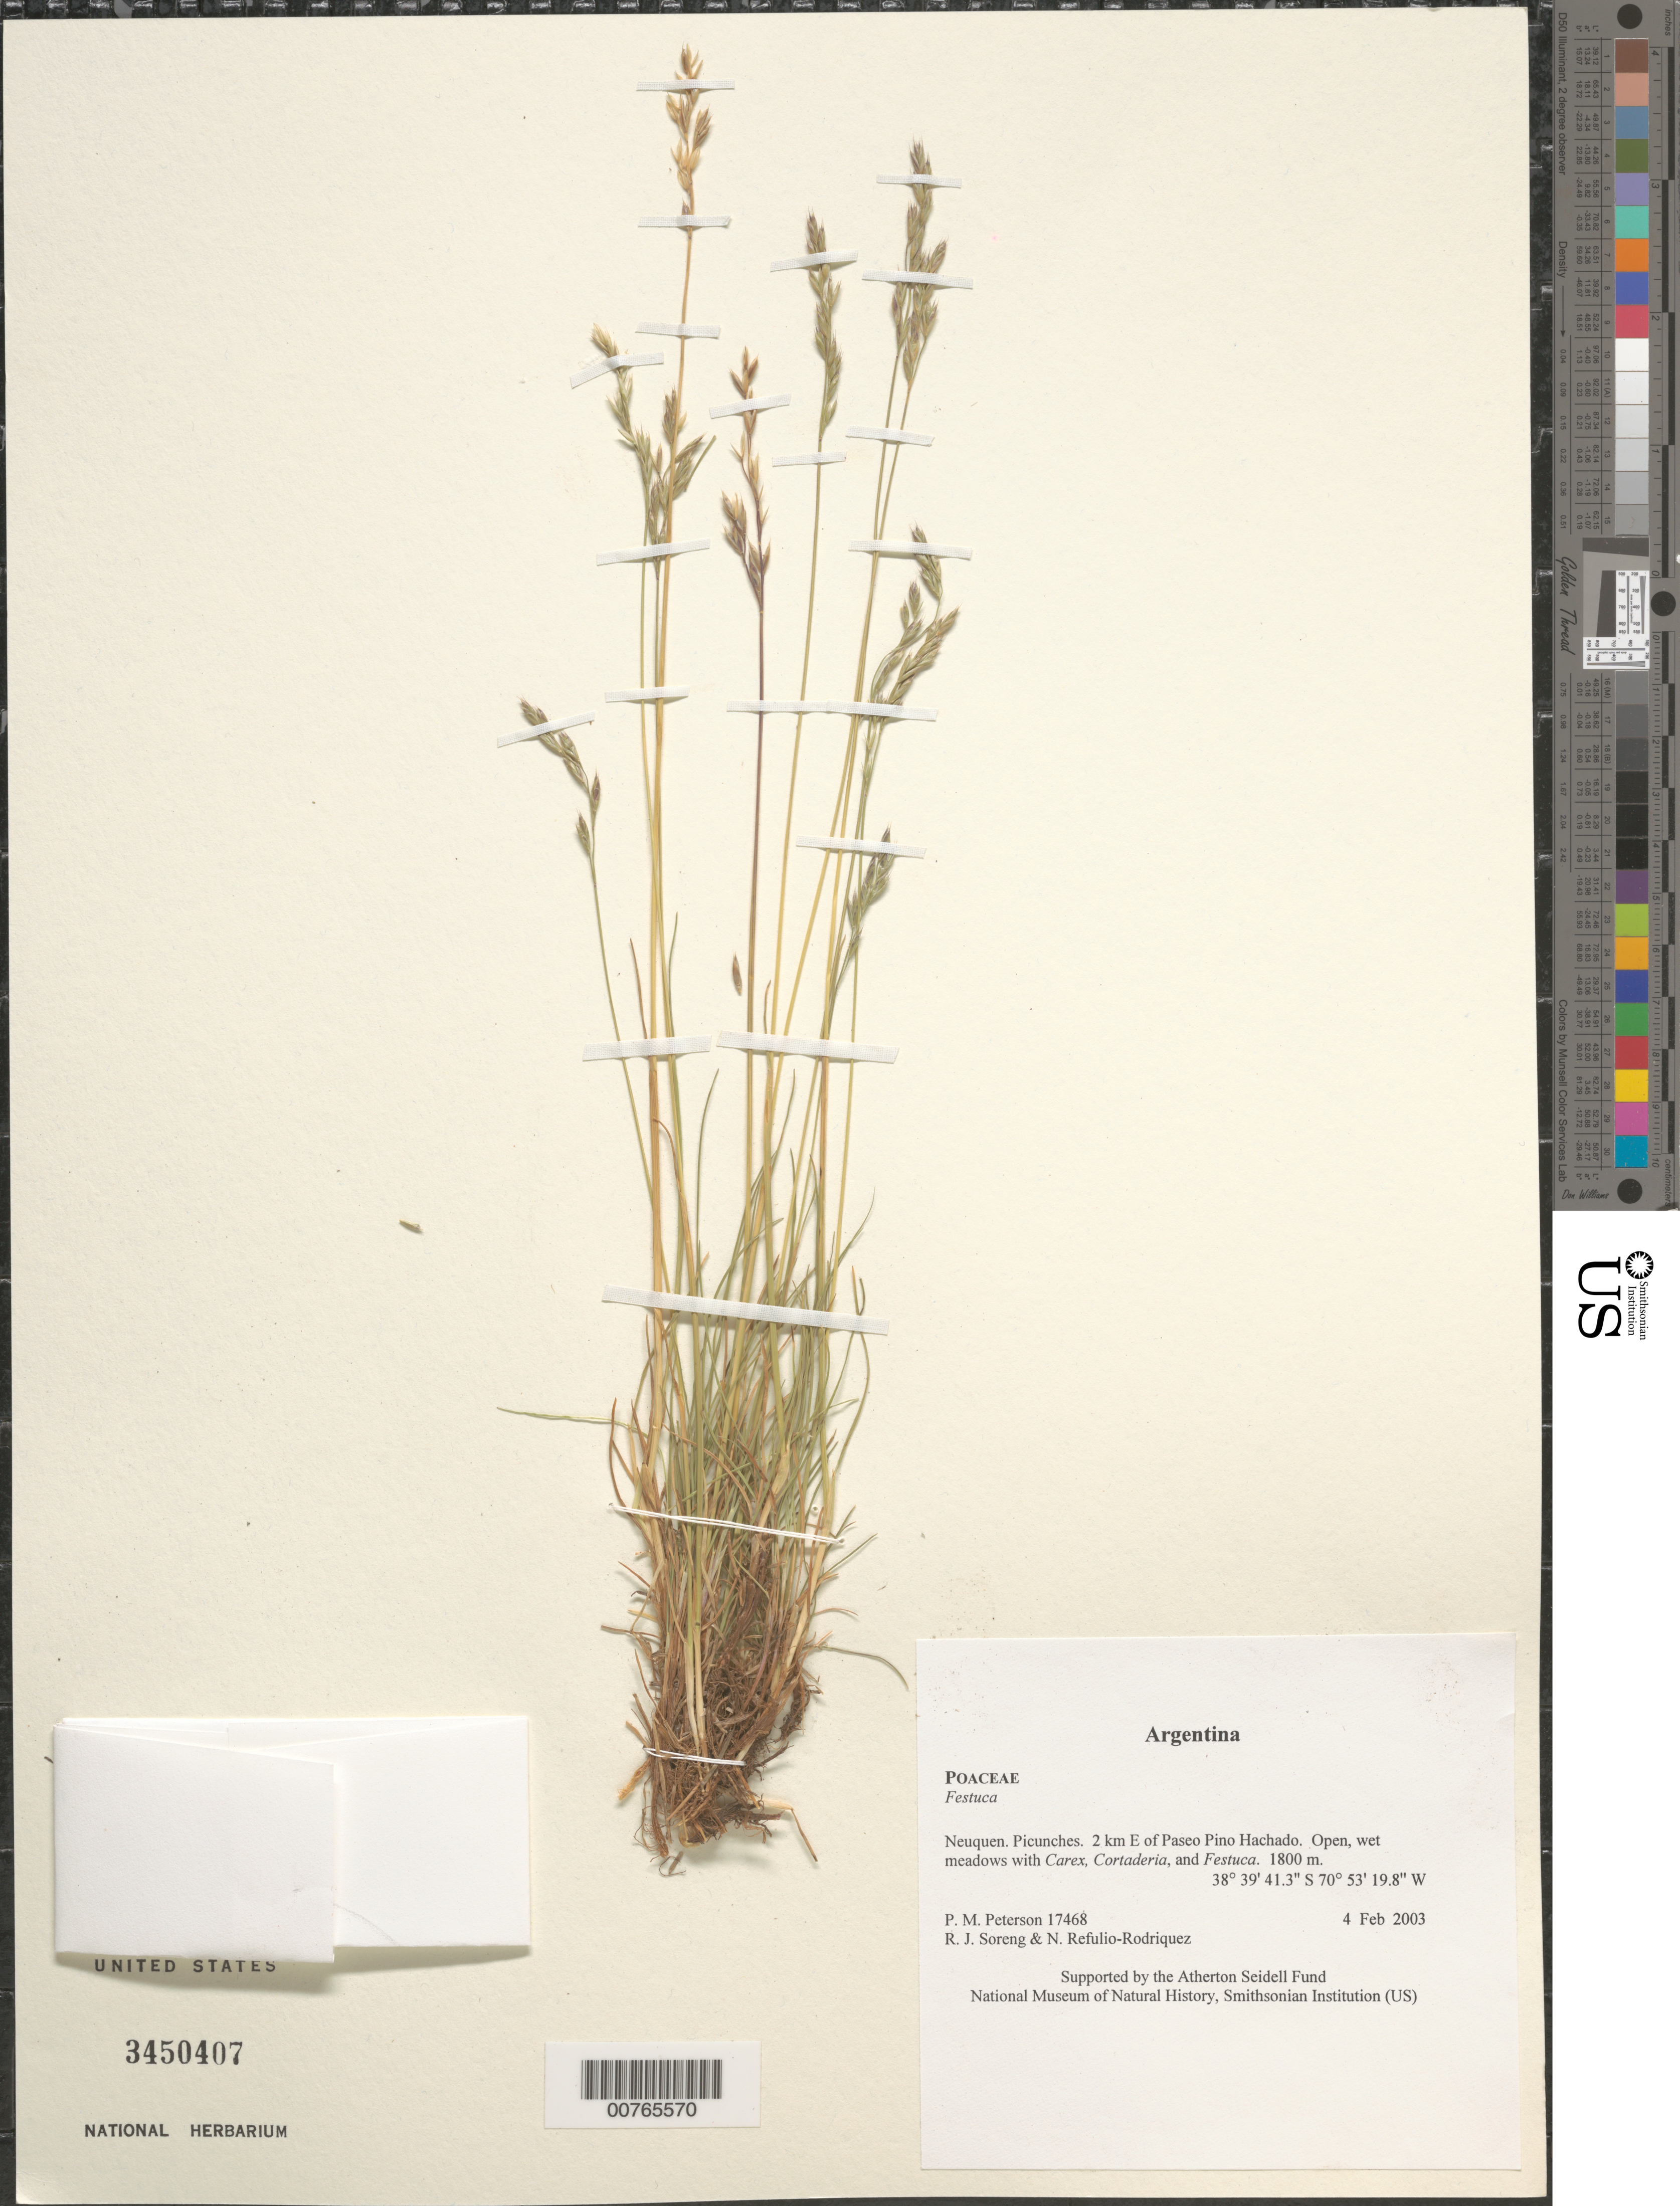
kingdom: Plantae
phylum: Tracheophyta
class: Liliopsida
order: Poales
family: Poaceae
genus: Festuca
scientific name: Festuca sp.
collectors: P. M. Peterson, R. J. Soreng & N. Refulio-Rodríguez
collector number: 17468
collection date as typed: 04 Feb 2003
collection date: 2003-02-04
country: Argentina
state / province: Neuquen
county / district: Picunches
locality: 2 km E of Paseo Pino Hachado. Open, wet meadows with Carex, Cortaderia, and Festuca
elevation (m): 1800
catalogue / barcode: US 3450407